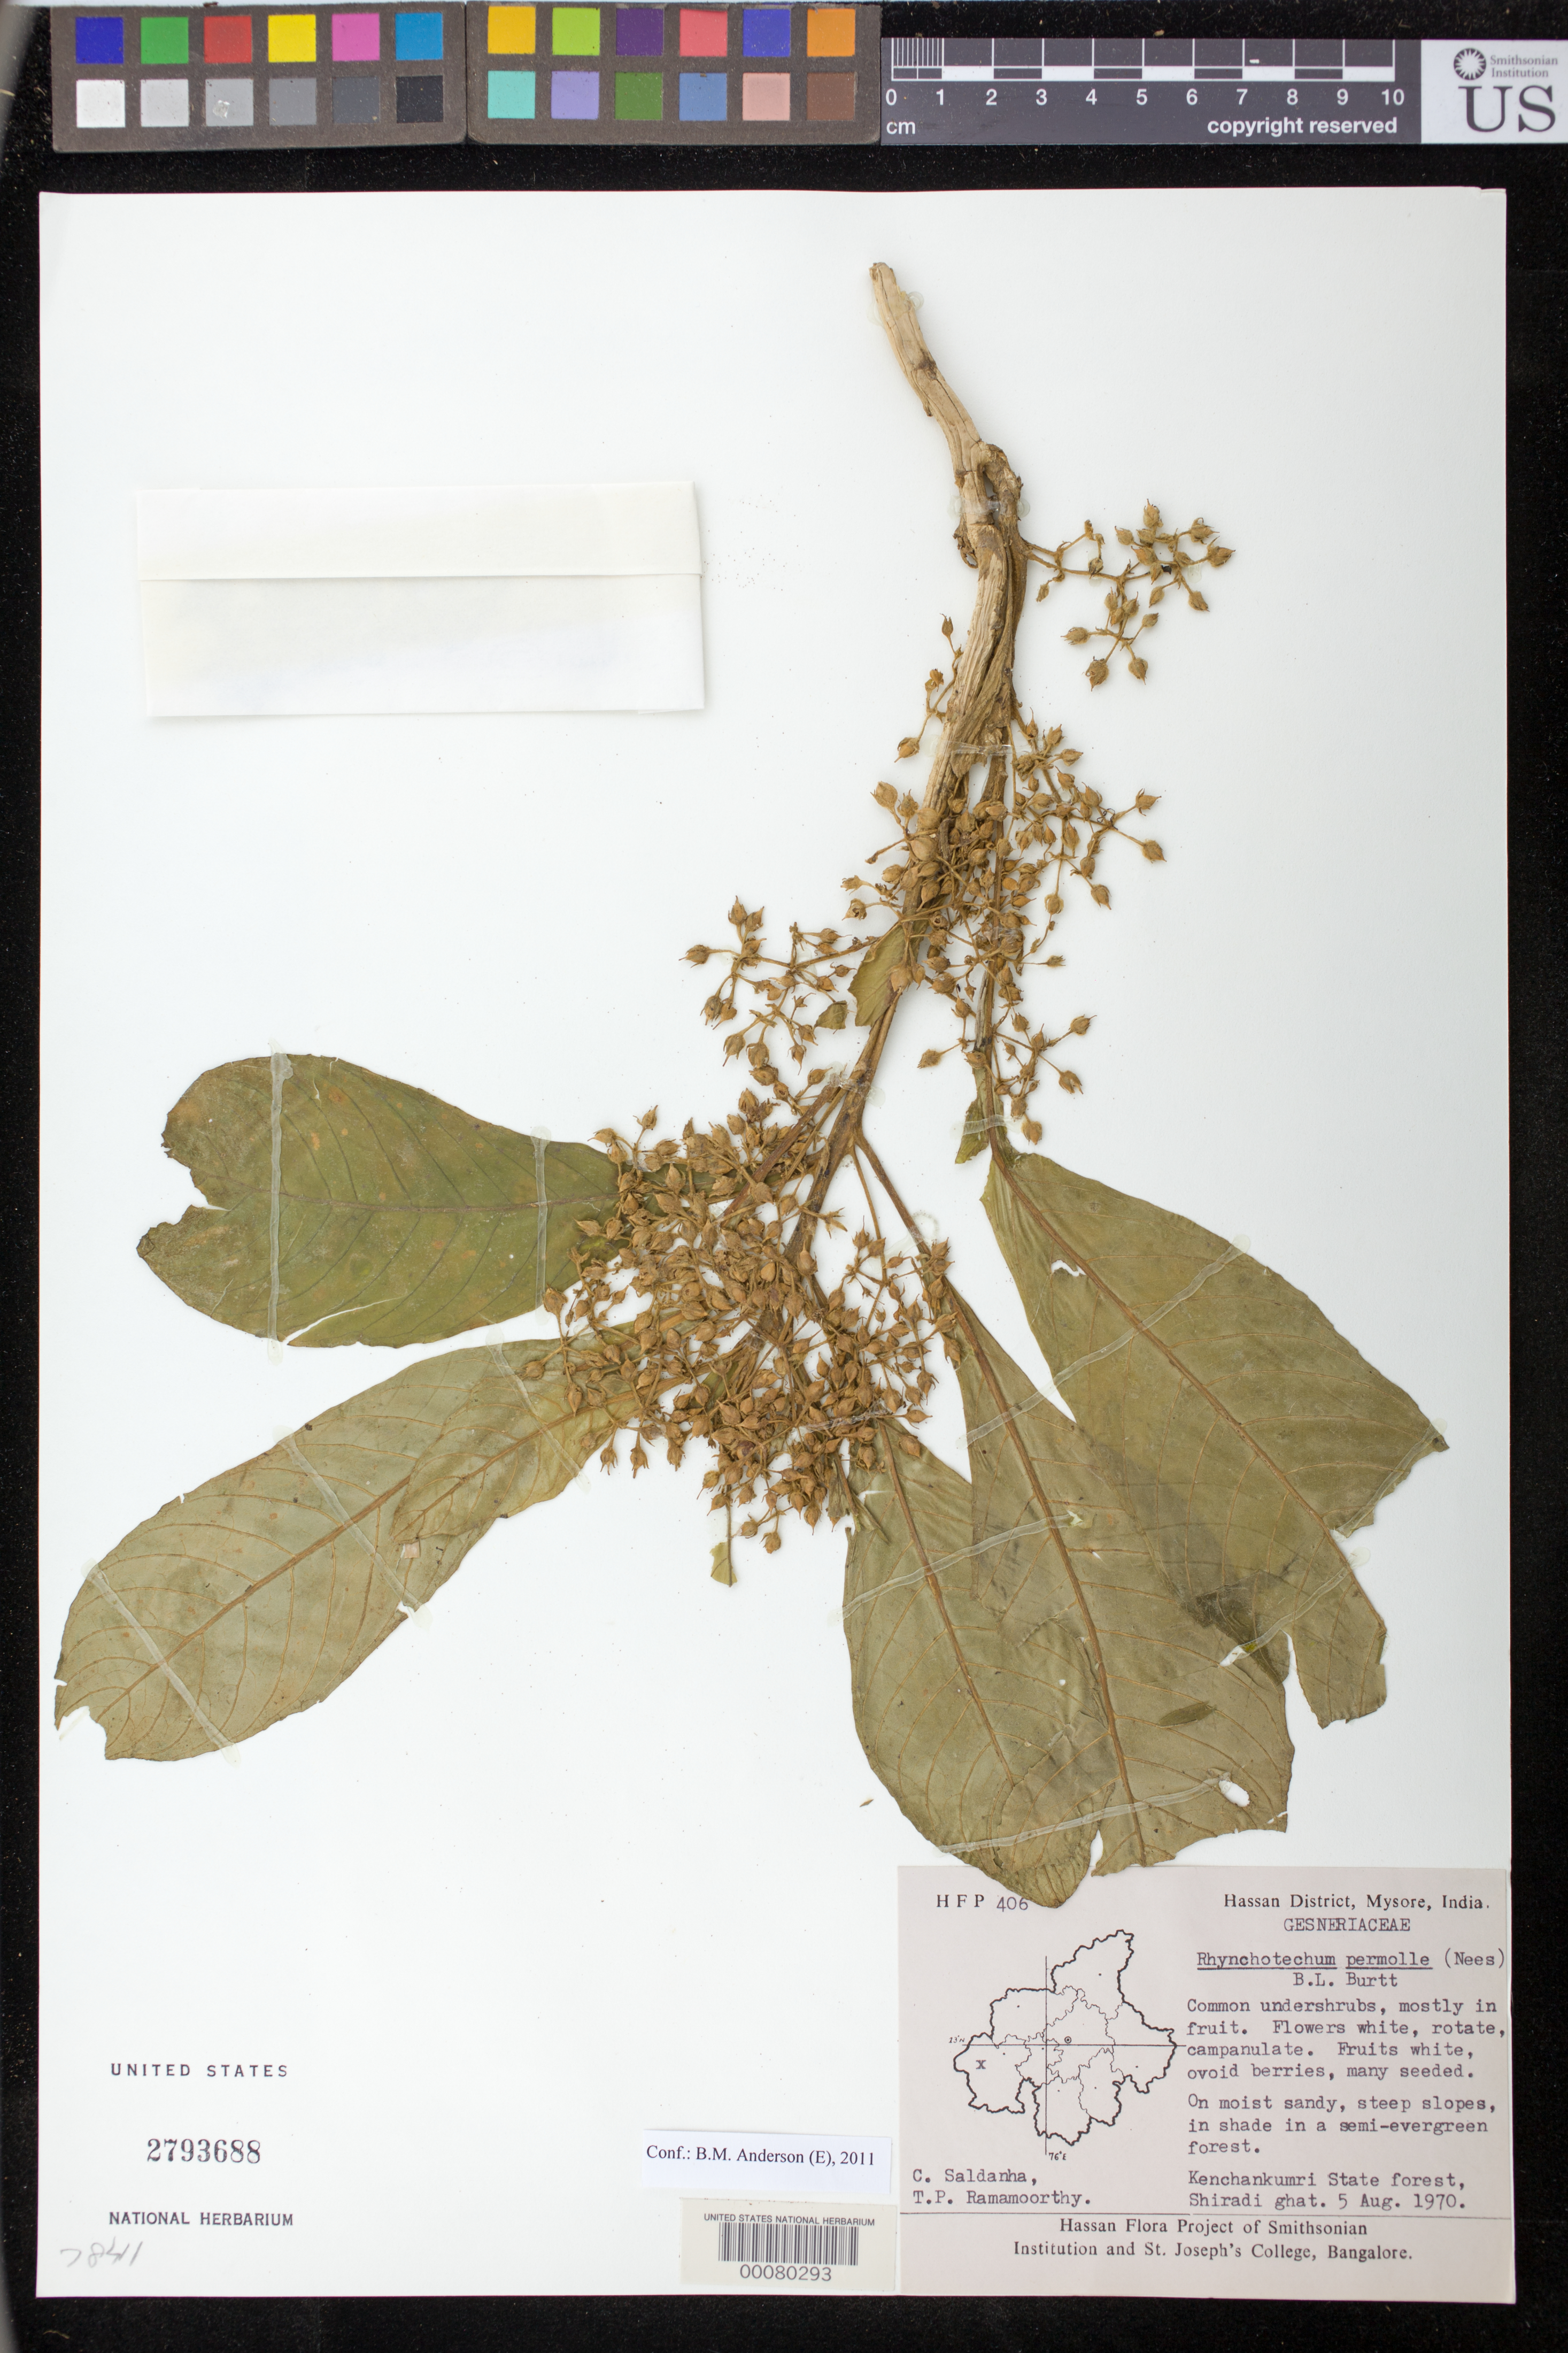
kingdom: Plantae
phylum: Tracheophyta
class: Magnoliopsida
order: Lamiales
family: Gesneriaceae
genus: Rhynchotechum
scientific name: Rhynchotechum permolle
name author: (Nees) B.L. Burtt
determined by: Anderson, B.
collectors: C. J. Saldanha & T. P. Ramamoorthy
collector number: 406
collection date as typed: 05 Aug 1970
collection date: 1970-08-05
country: India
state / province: Karnataka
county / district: Mysore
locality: Hassan dist., Kenchankumri state forest, shiradi ghat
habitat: On moist sandy, steep slopes, in shade in semi-evergreen forest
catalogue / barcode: US 2793688